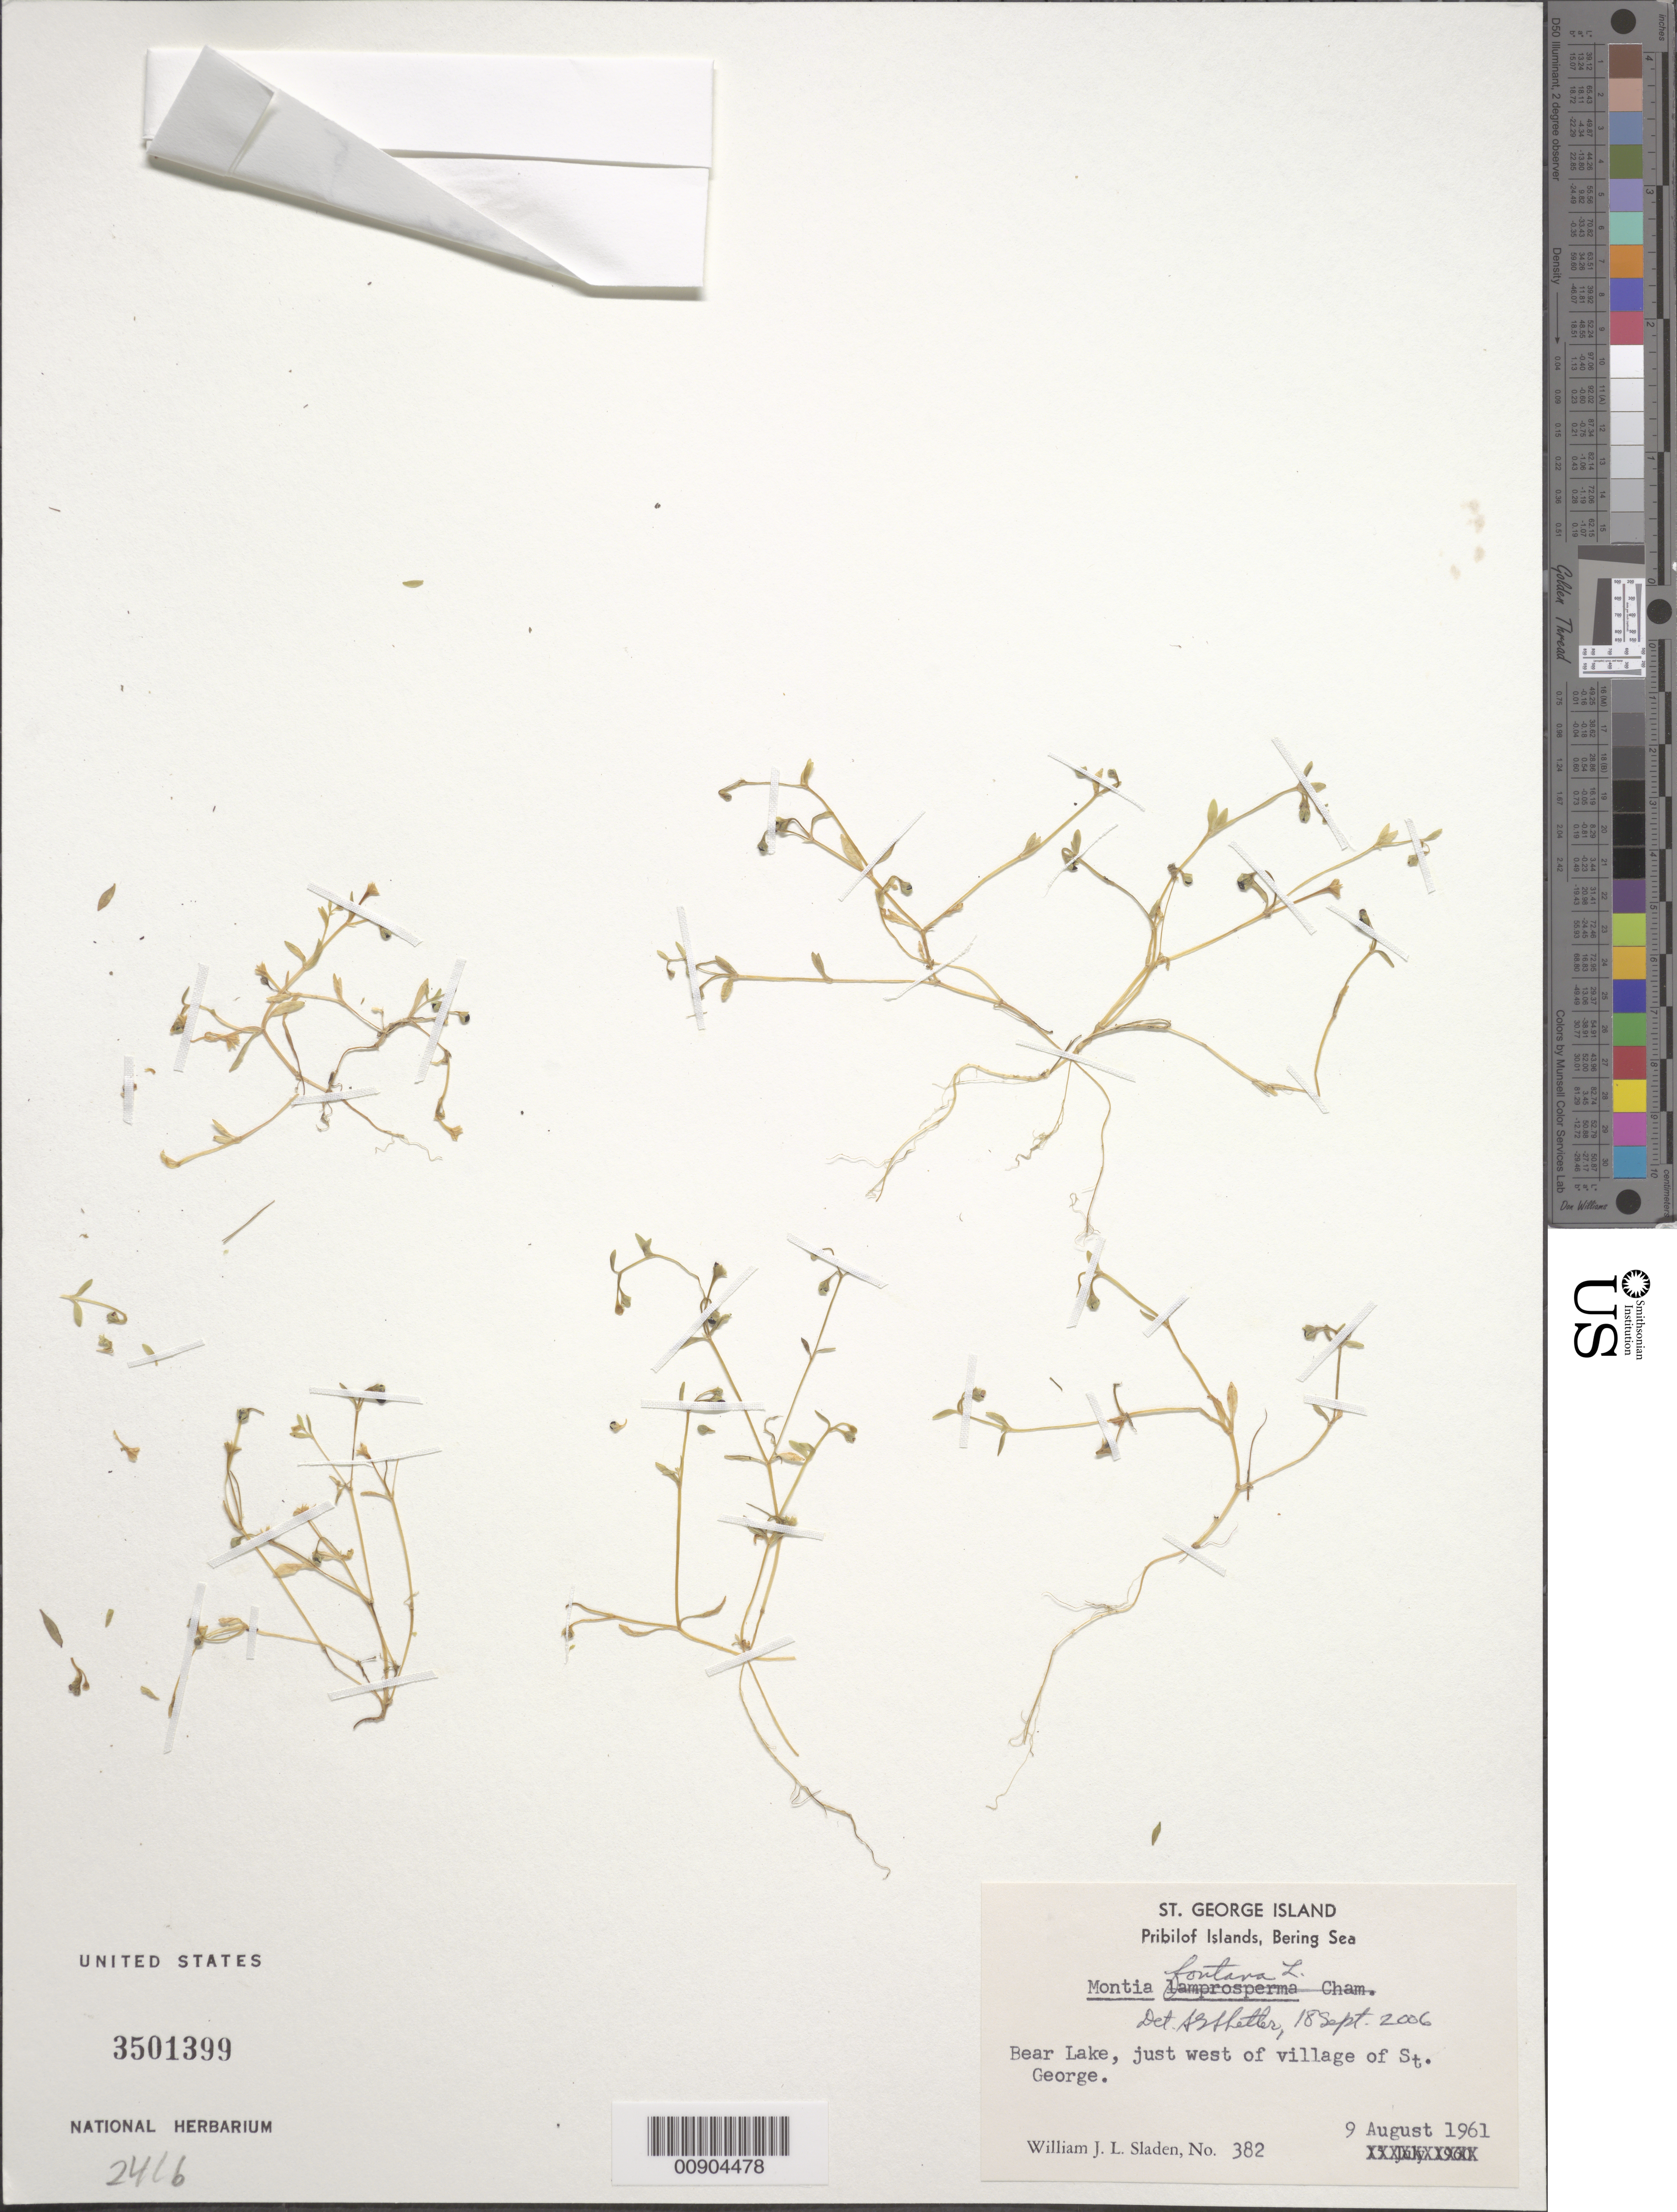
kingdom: Plantae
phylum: Tracheophyta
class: Magnoliopsida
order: Caryophyllales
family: Montiaceae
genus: Montia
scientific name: Montia fontana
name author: L.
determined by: Shetler, Stanwyn G., (US), NMNH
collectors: W. Sladen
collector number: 382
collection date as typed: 09 Aug 1961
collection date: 1961-08-09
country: United States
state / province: Alaska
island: St. George Island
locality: St. George Island. Bear Lake, just west of village of St. George., Bering Sea, Pribilof Islands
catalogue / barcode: US 3501399